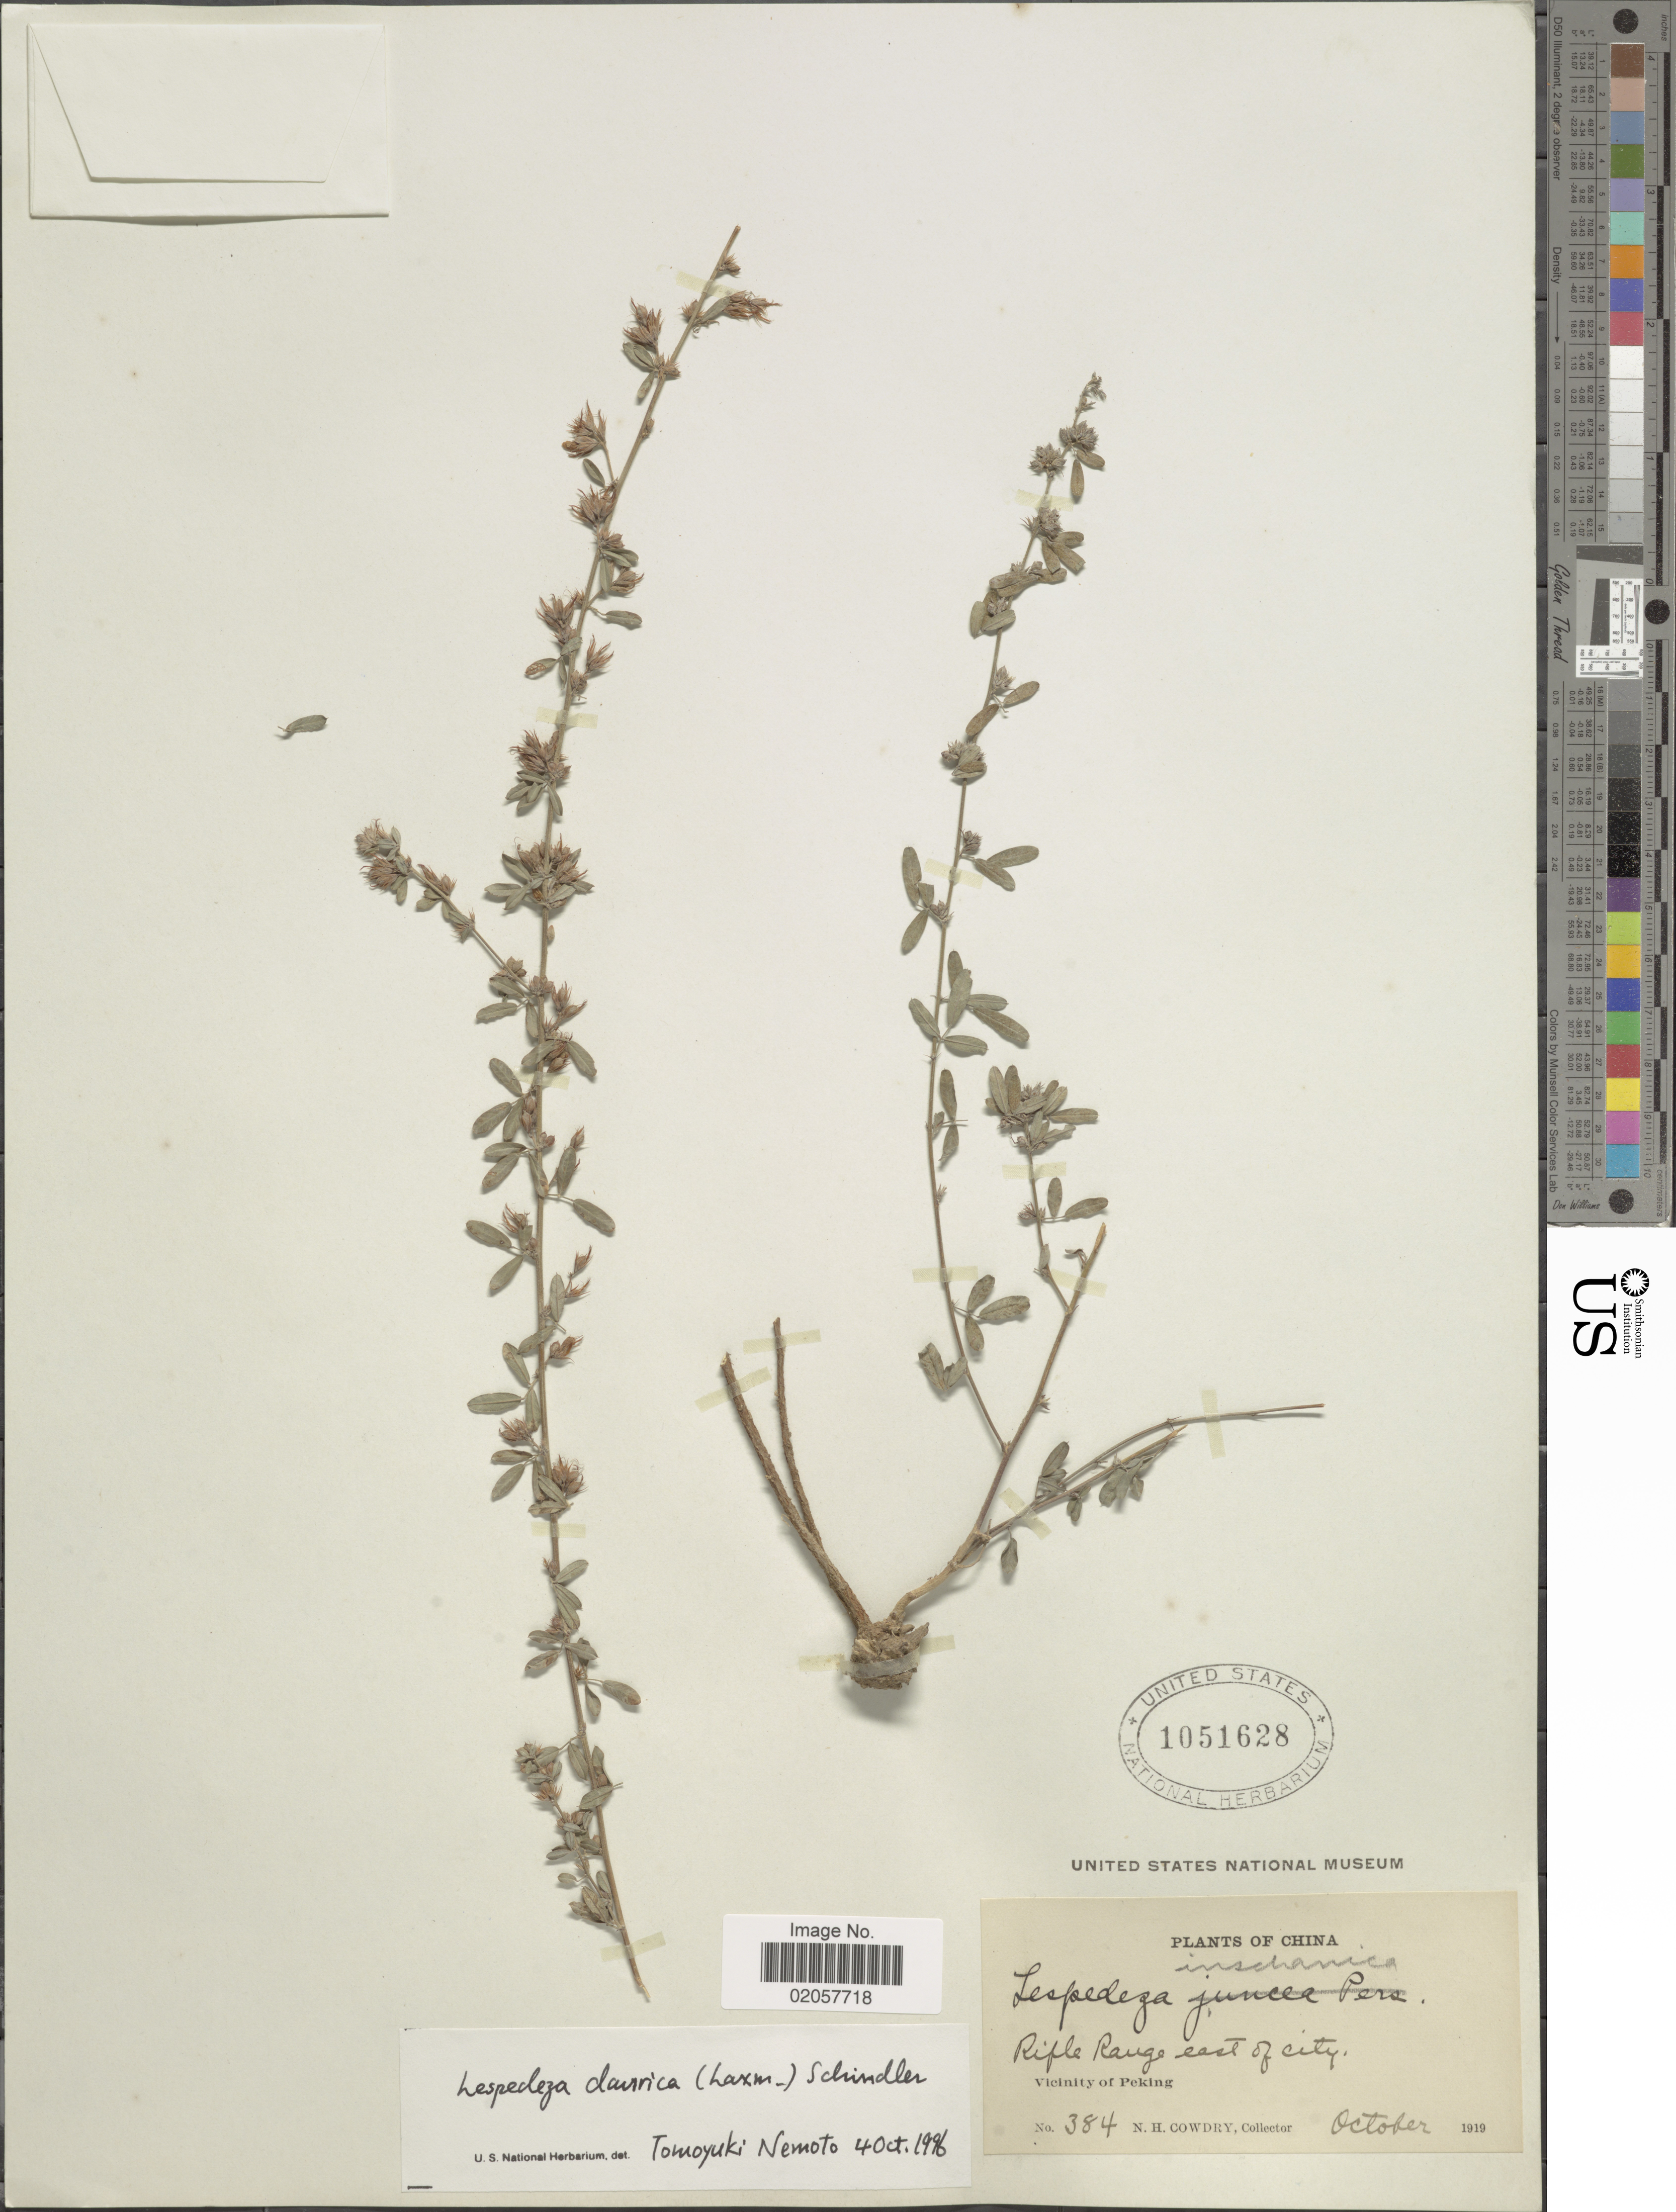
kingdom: Plantae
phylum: Tracheophyta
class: Magnoliopsida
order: Fabales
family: Fabaceae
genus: Lespedeza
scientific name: Lespedeza davurica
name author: (Laxm.) Schindl.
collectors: N. H. Cowdry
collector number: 384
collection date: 1919-10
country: China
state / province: Beijing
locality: Rifle Range east of city, vicinity of Peking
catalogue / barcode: US 1051628